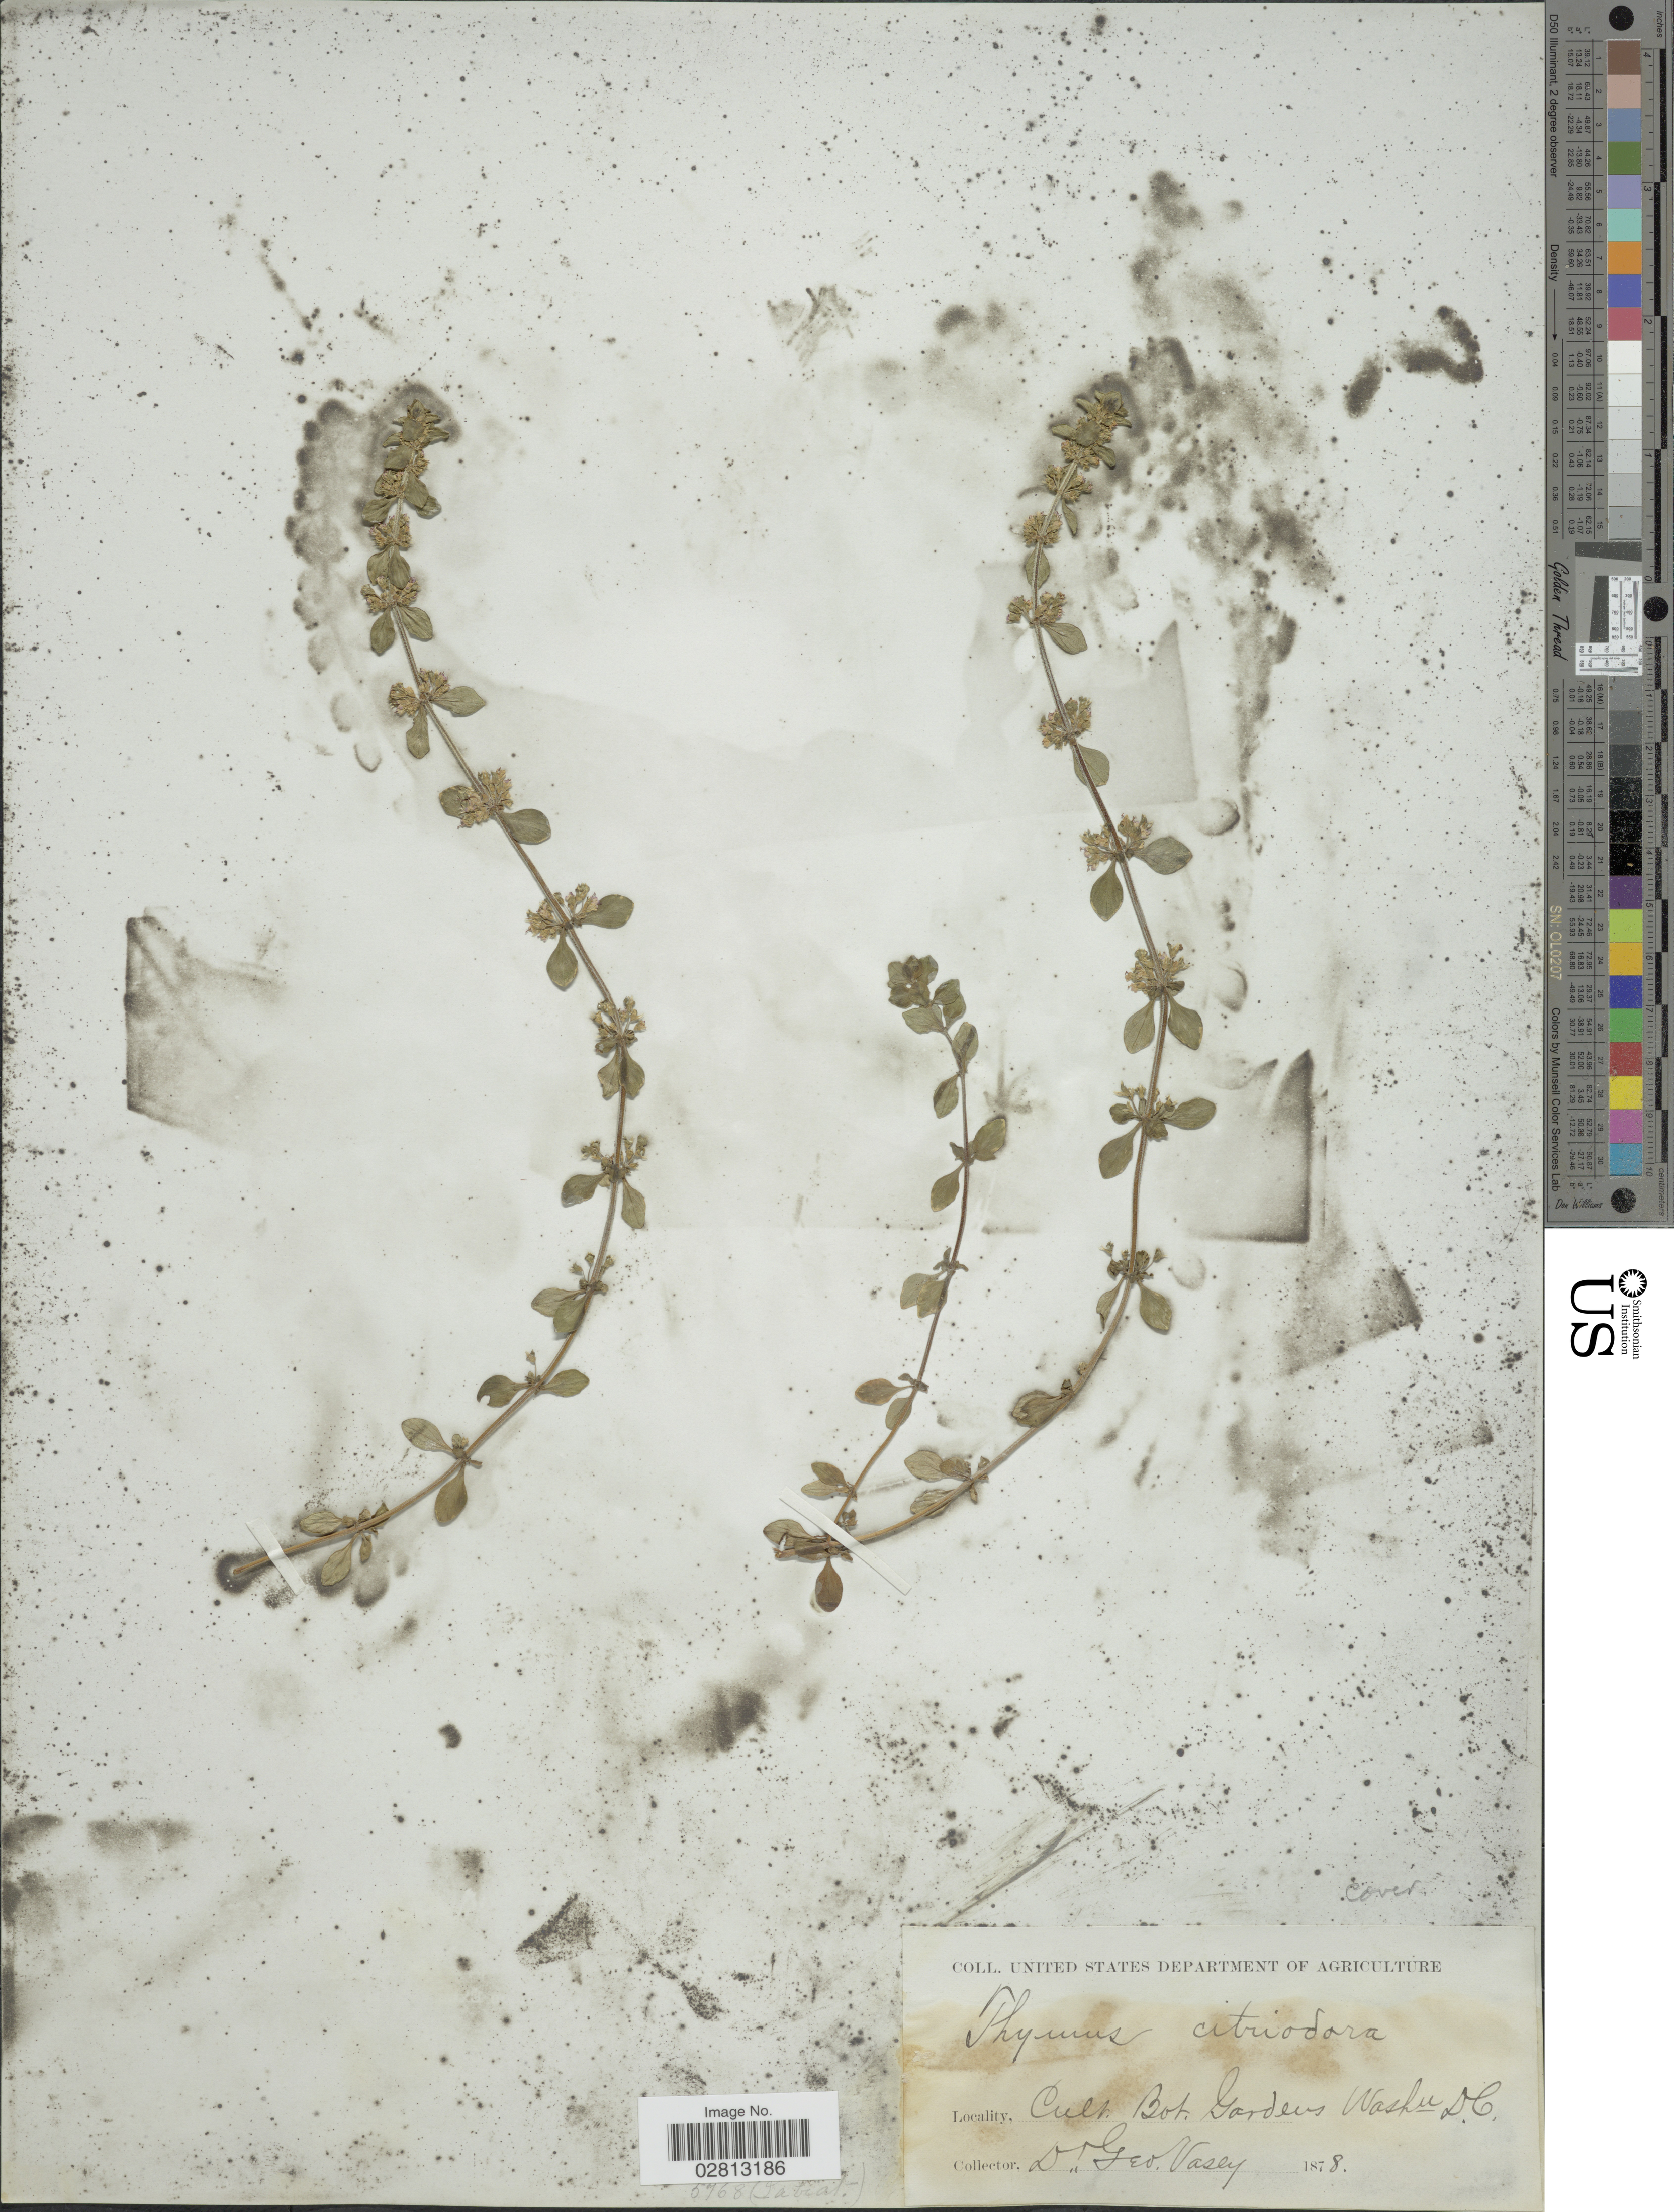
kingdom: Plantae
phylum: Tracheophyta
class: Magnoliopsida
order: Lamiales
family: Lamiaceae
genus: Thymus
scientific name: Thymus serpyllum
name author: L.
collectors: G. Vasey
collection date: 1878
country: United States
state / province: District of Columbia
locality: Cult. Bot. Gardens Washington DC.